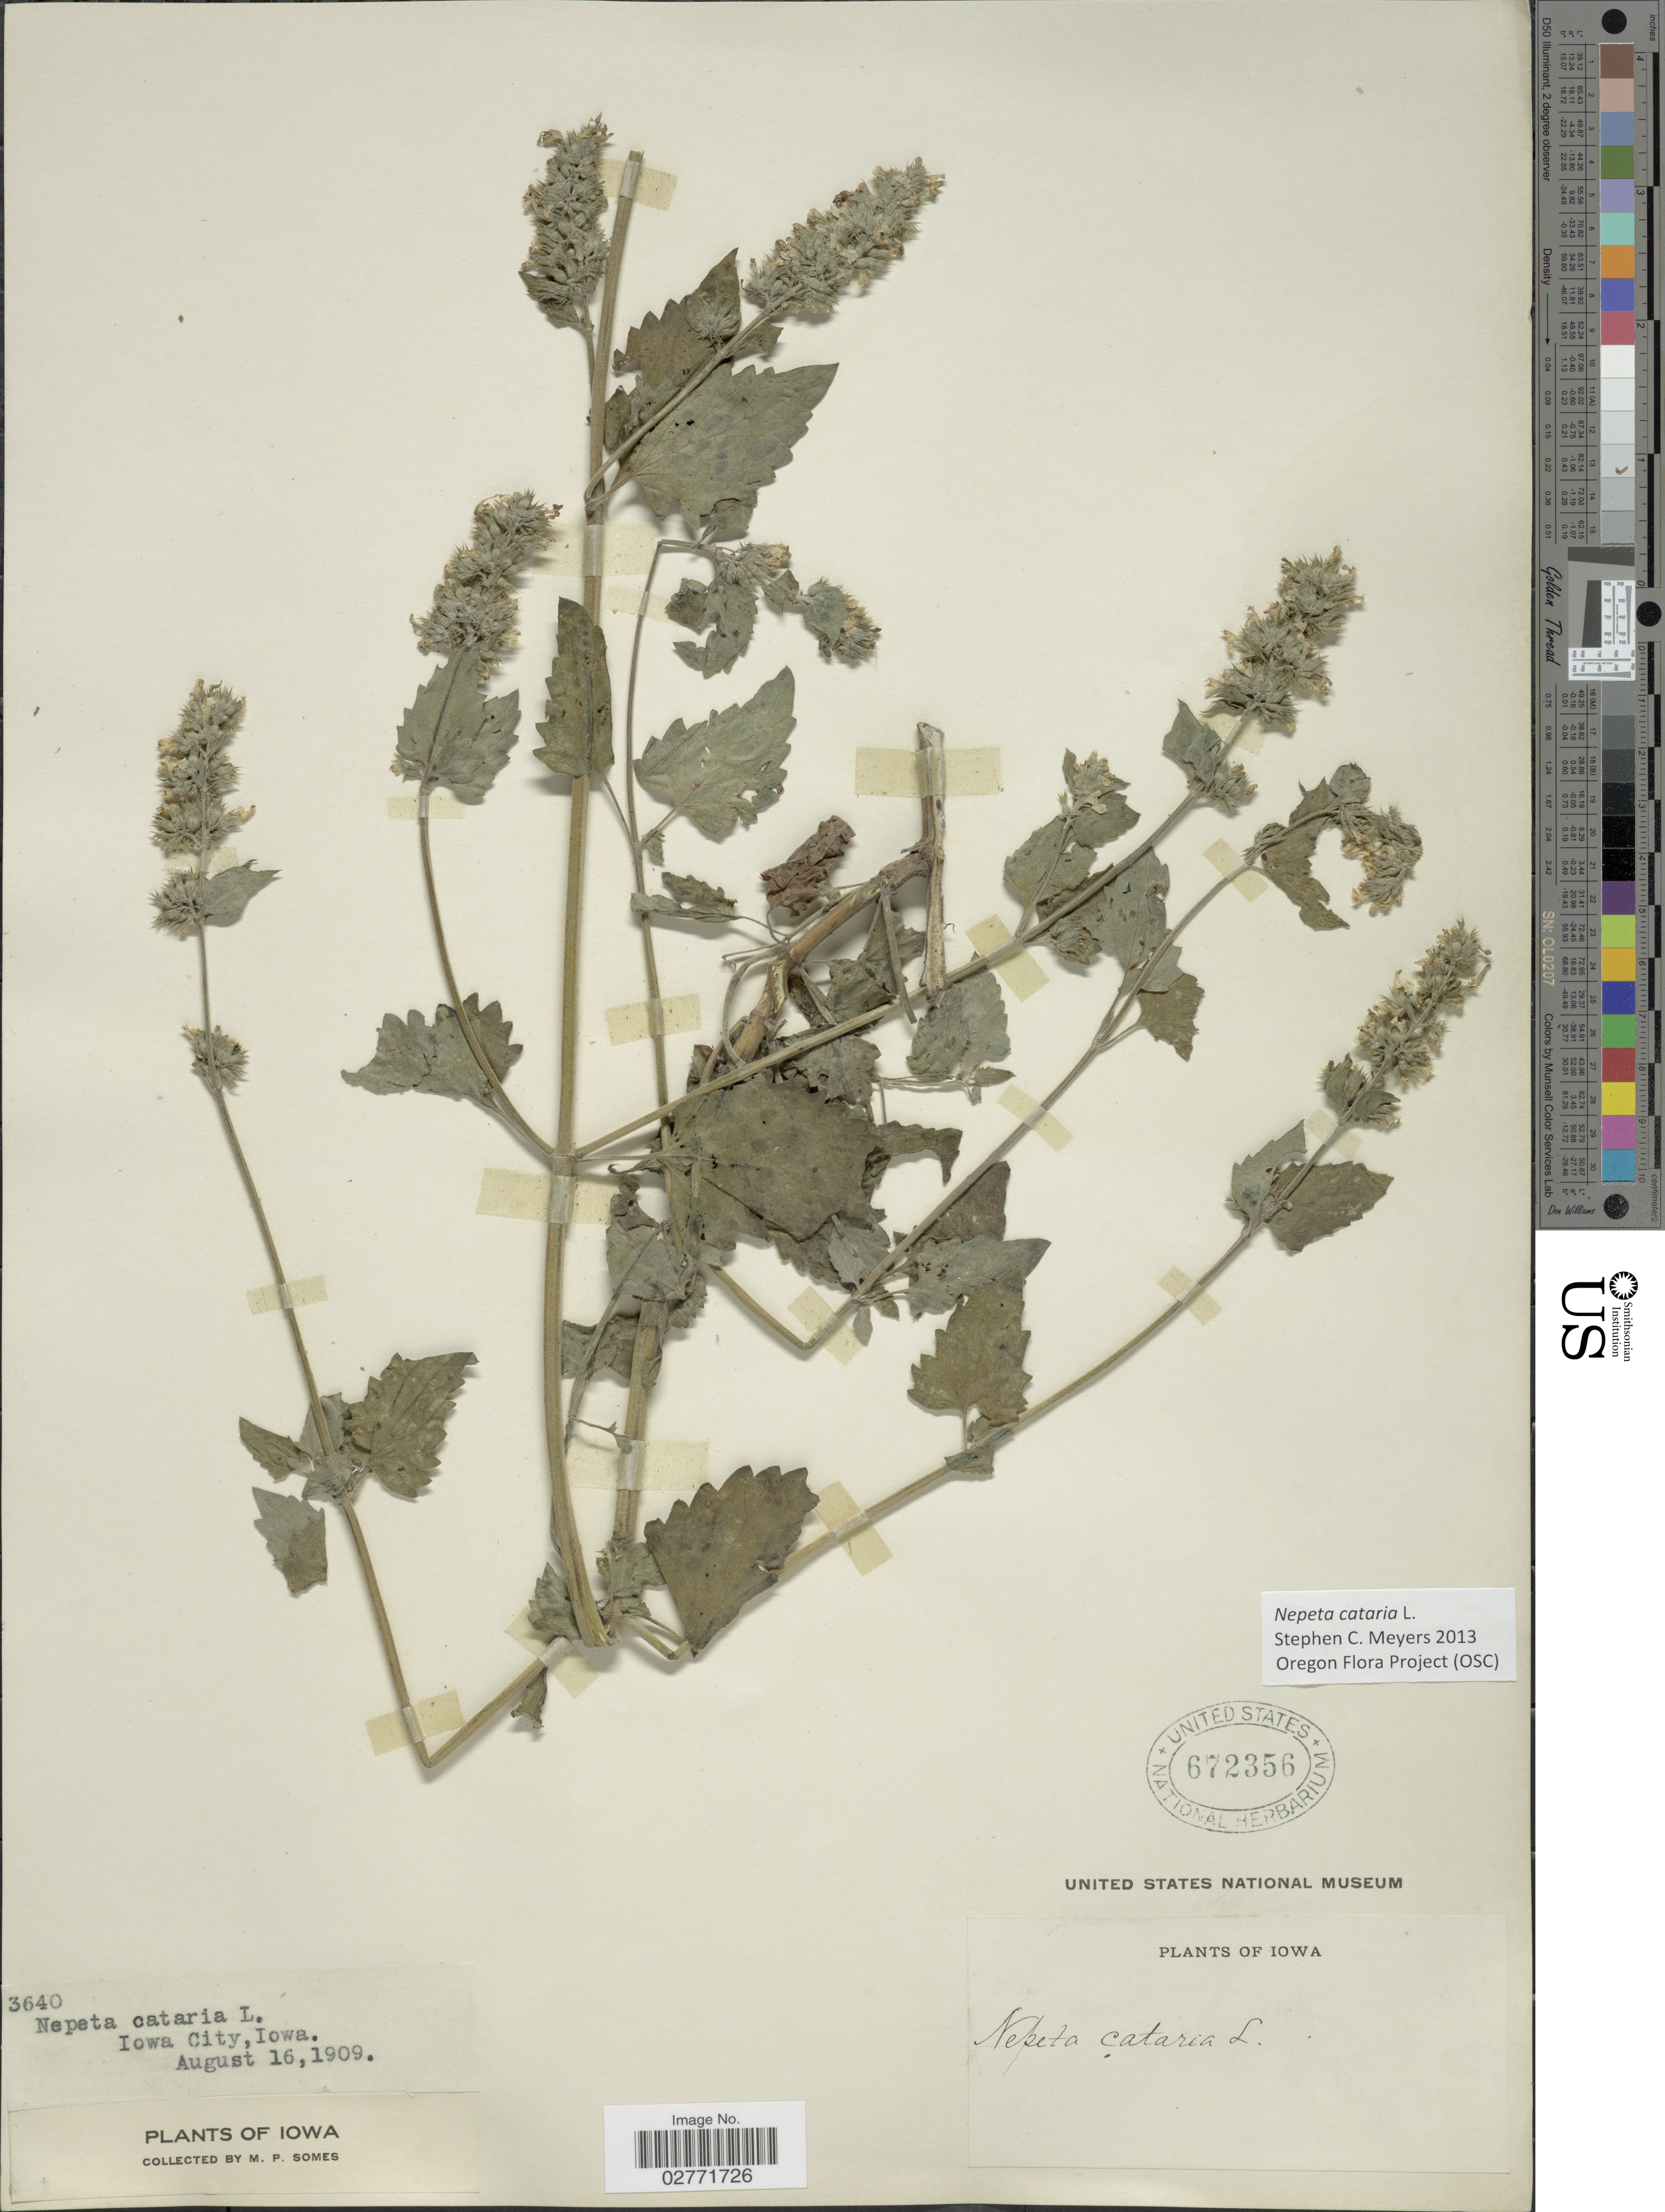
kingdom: Plantae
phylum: Tracheophyta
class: Magnoliopsida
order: Lamiales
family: Lamiaceae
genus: Nepeta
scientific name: Nepeta cataria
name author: L.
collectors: M. Somes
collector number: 3640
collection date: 1909-08-16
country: United States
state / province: Iowa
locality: Iowa City.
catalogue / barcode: US 672356